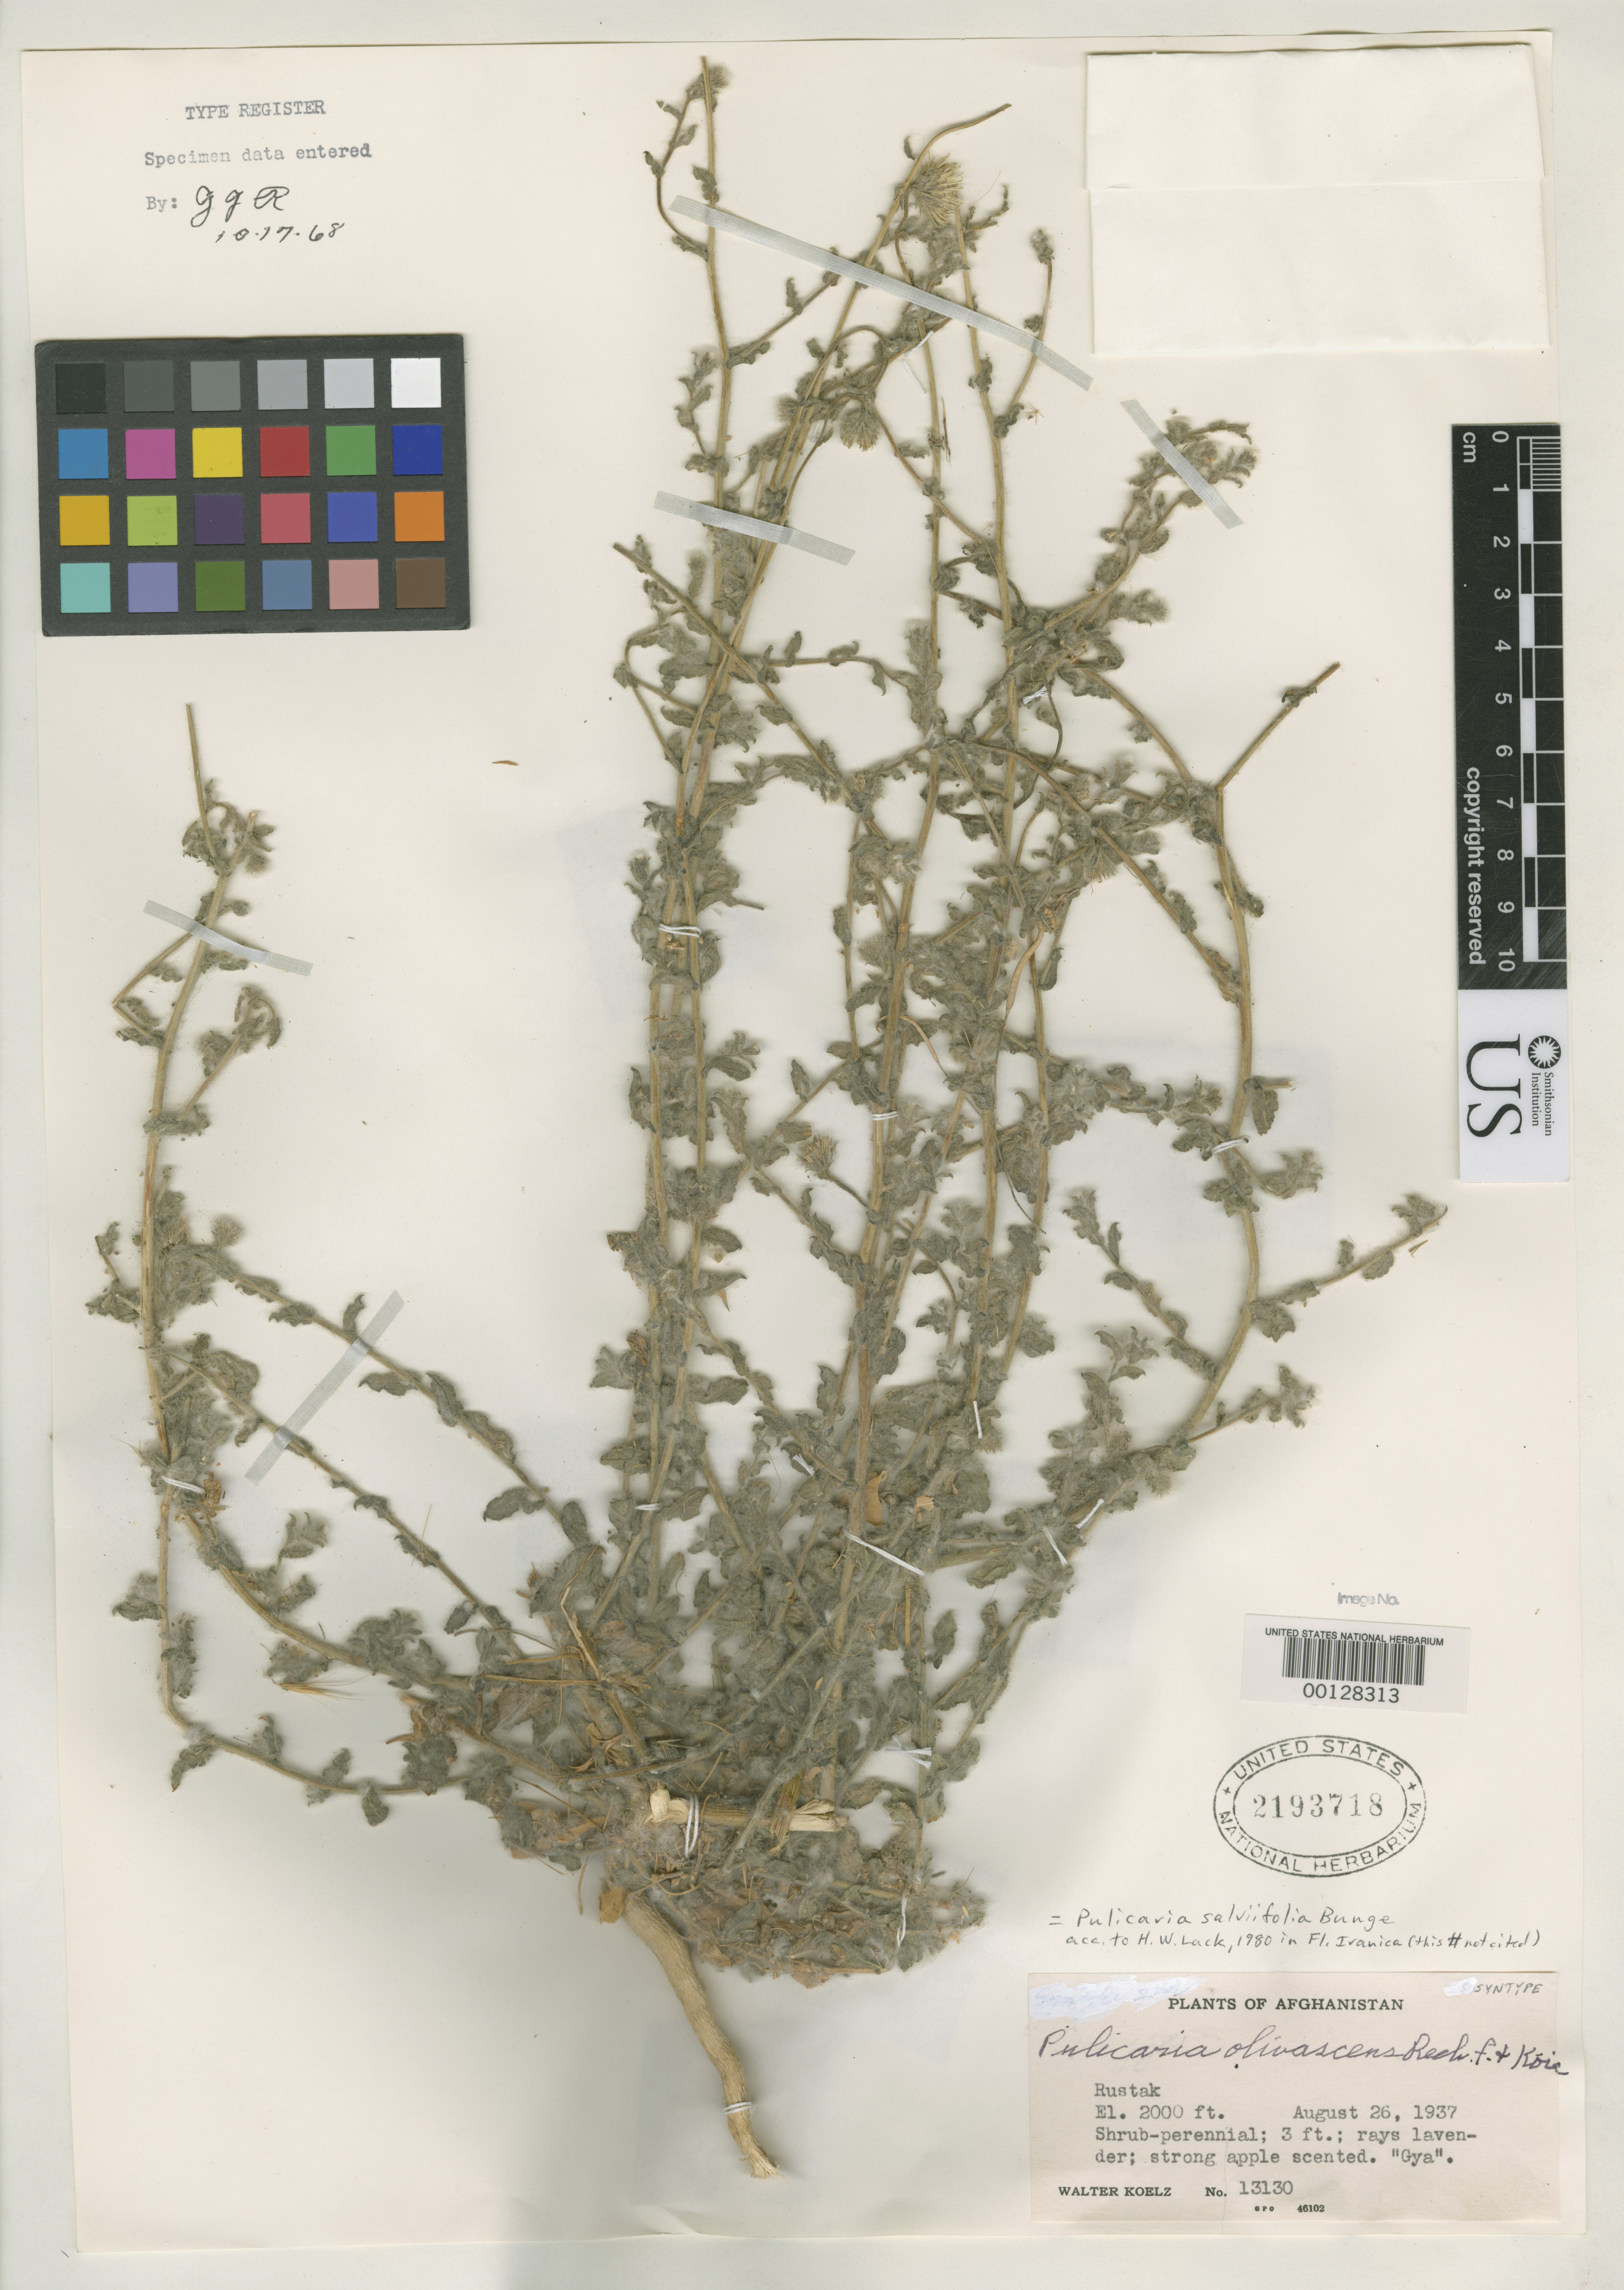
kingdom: Plantae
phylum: Tracheophyta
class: Magnoliopsida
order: Asterales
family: Asteraceae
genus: Pulicaria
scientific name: Pulicaria olivascens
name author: Rech. f.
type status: Syntype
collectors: W. N. Koelz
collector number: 13130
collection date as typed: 26 Aug 1937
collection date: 1937-08-26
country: Afghanistan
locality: Rustak.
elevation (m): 610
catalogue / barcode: US 2193718